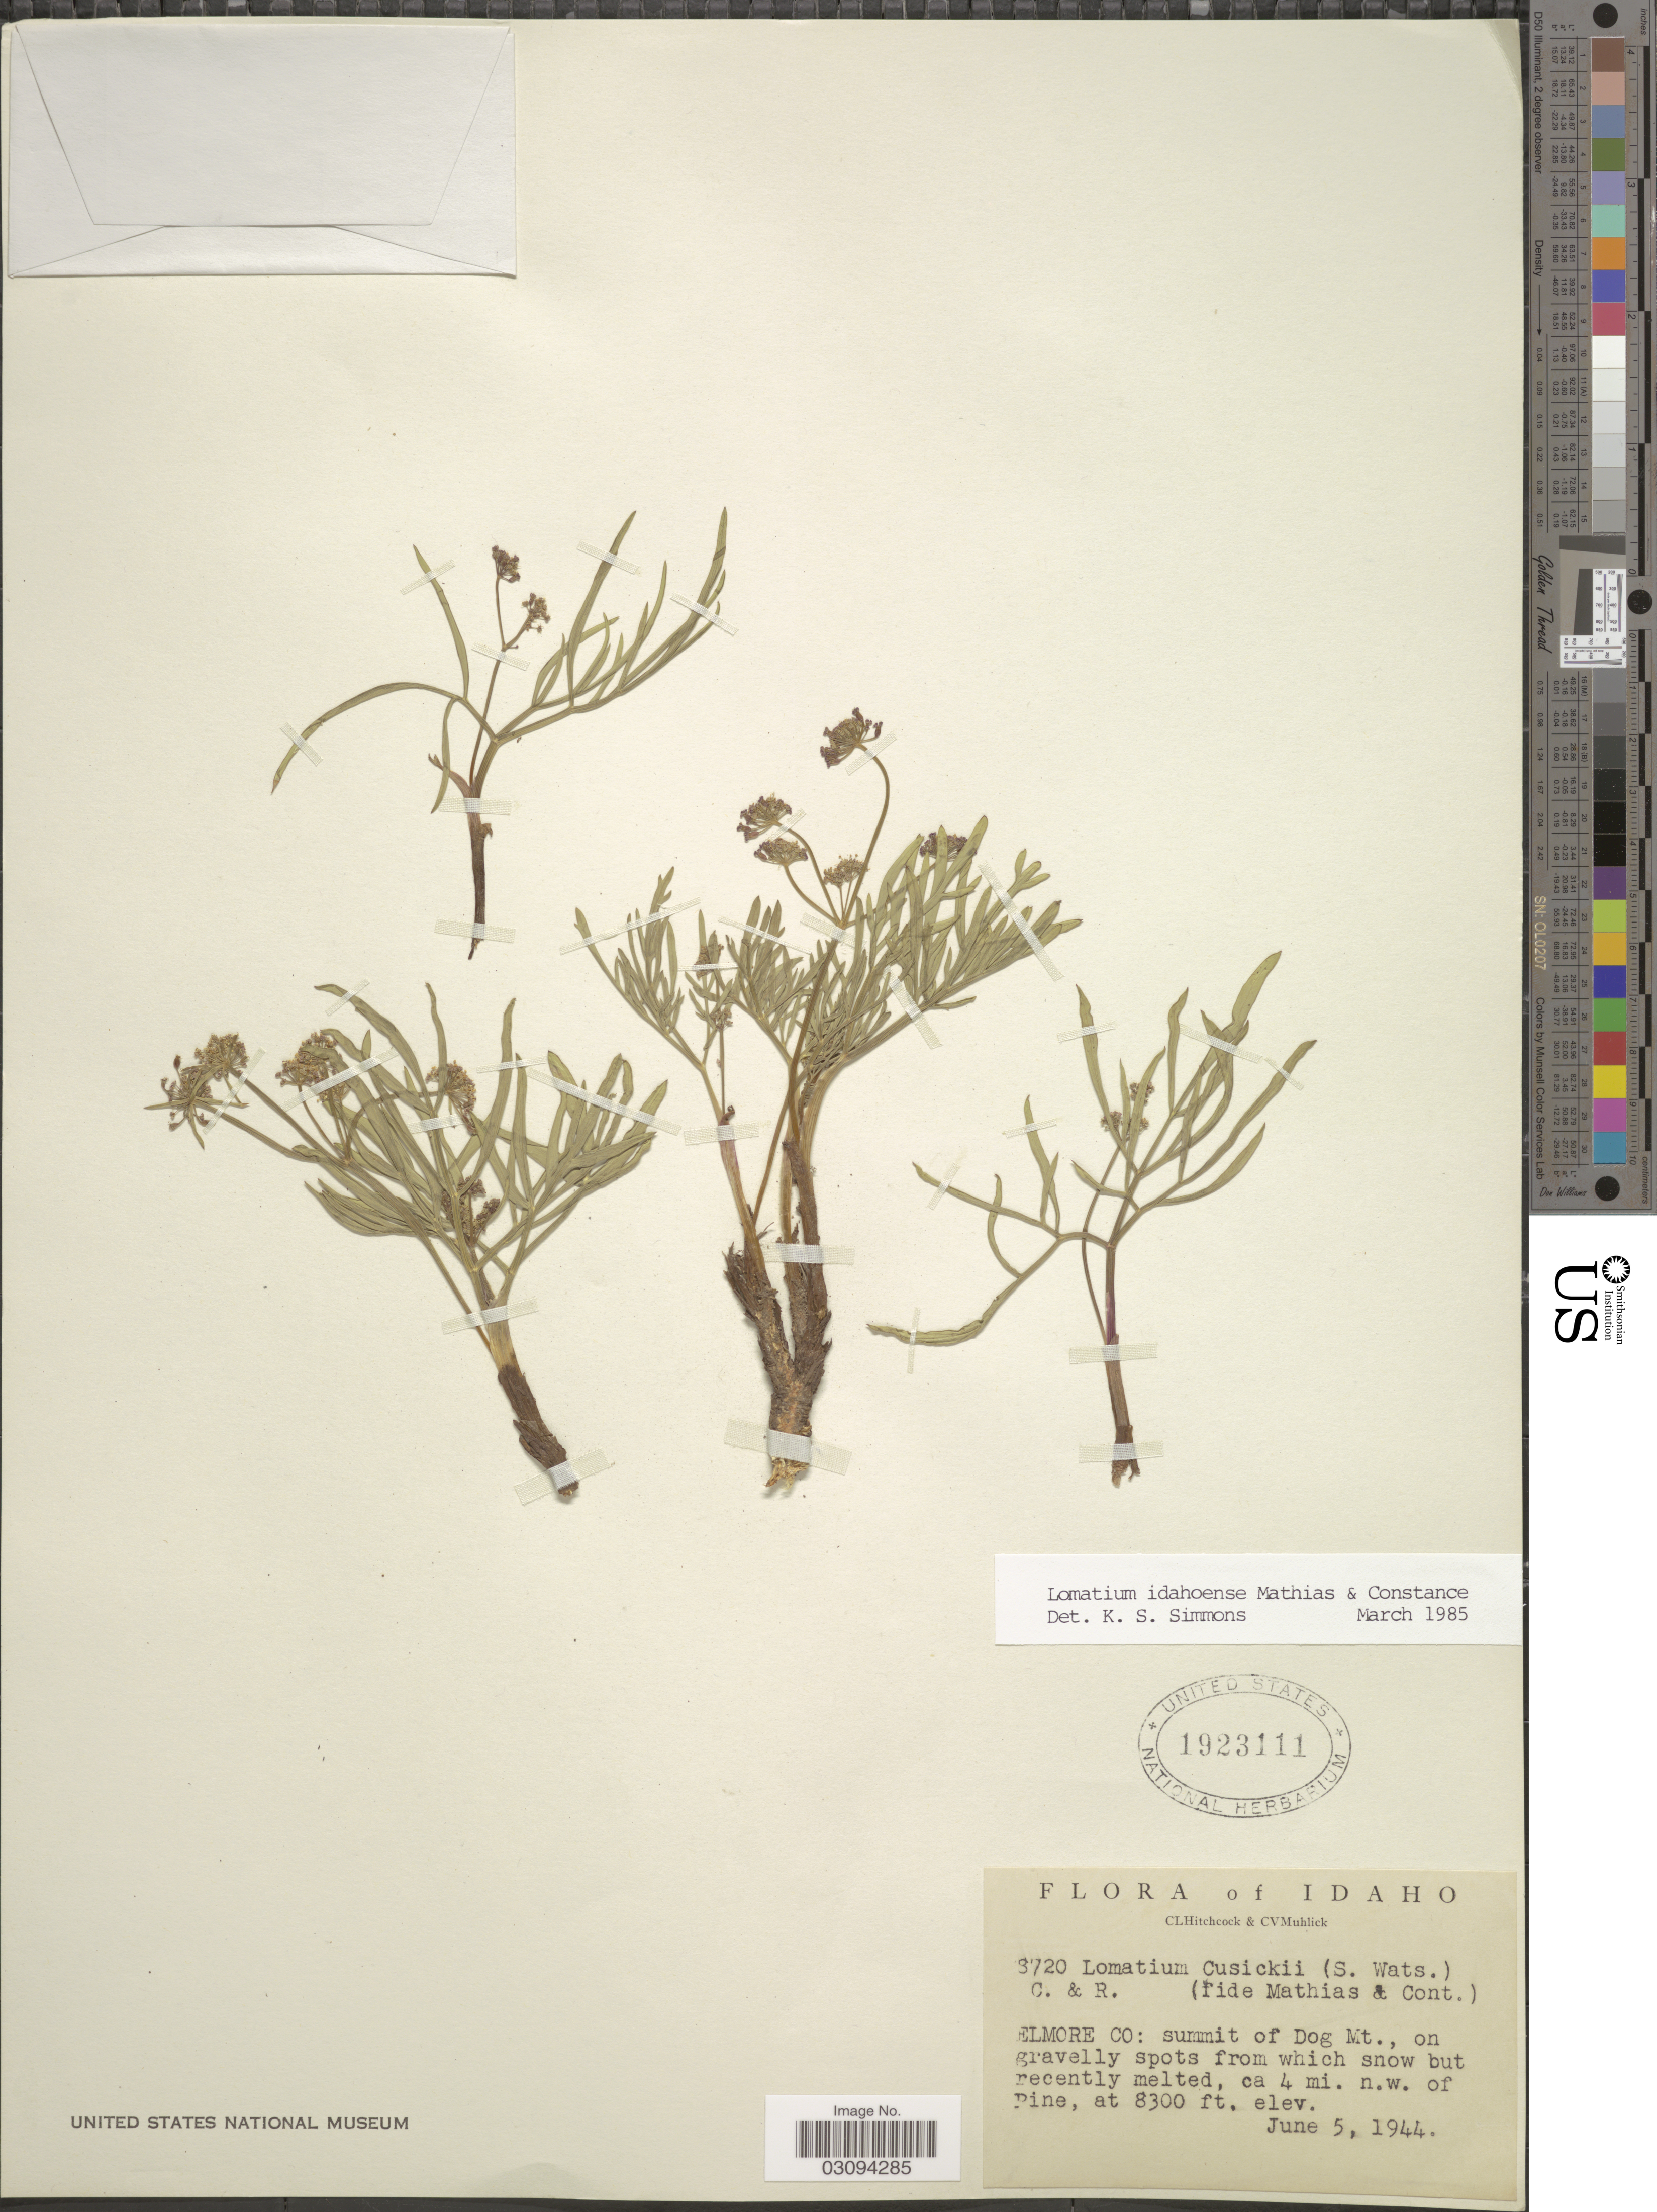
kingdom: Plantae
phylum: Tracheophyta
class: Magnoliopsida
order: Apiales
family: Apiaceae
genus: Lomatium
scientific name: Lomatium idahoense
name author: Mathias & Constance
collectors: C. L. Hitchcock & C. V. Muhlick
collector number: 3720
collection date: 1944-06-05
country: United States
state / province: Idaho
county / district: Elmore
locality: summit of Dog Mt., ca 4 mi. n.w. of Pine.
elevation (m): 2530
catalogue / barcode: US 1923111